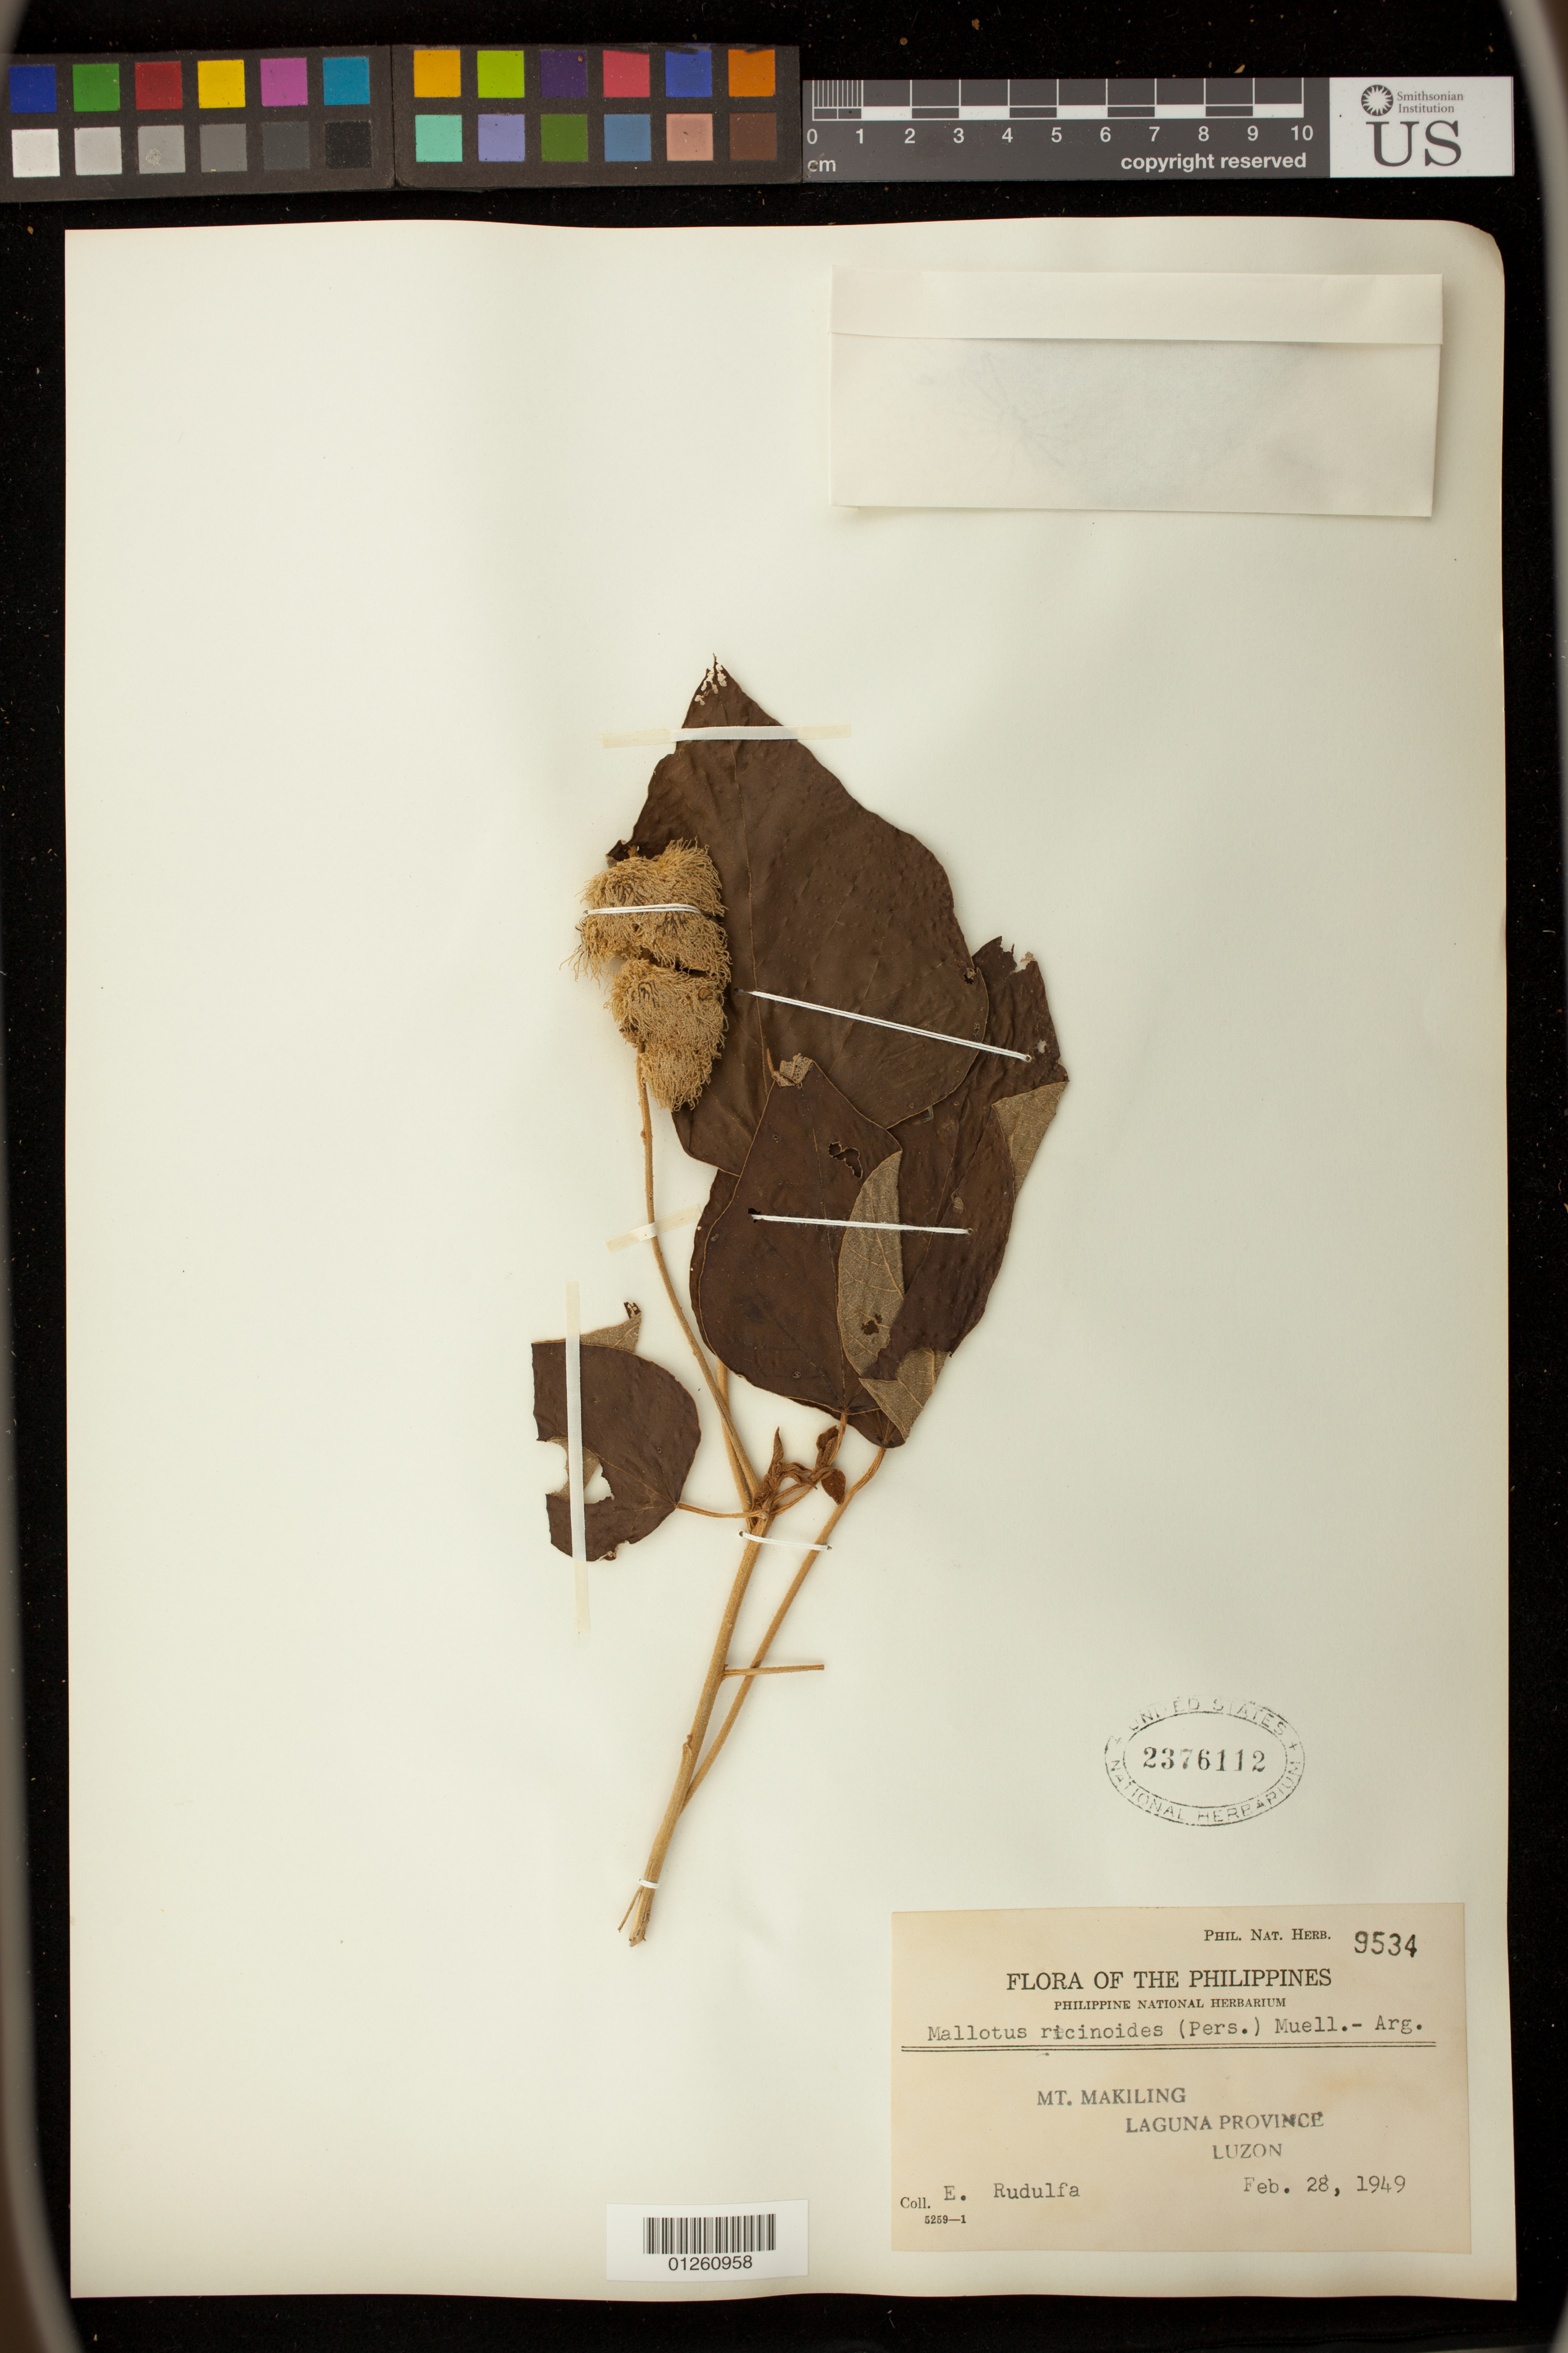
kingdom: Plantae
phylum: Tracheophyta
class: Magnoliopsida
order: Malpighiales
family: Euphorbiaceae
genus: Mallotus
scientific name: Mallotus ricinoides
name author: (Pers.) Müll. Arg.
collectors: E. Rudulfa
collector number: Phil. Nat. Herb. 9534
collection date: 1949-02-28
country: Philippines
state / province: Calabarzon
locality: Mt. Makiling, Laguna Province, Luzon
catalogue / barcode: US 2376112